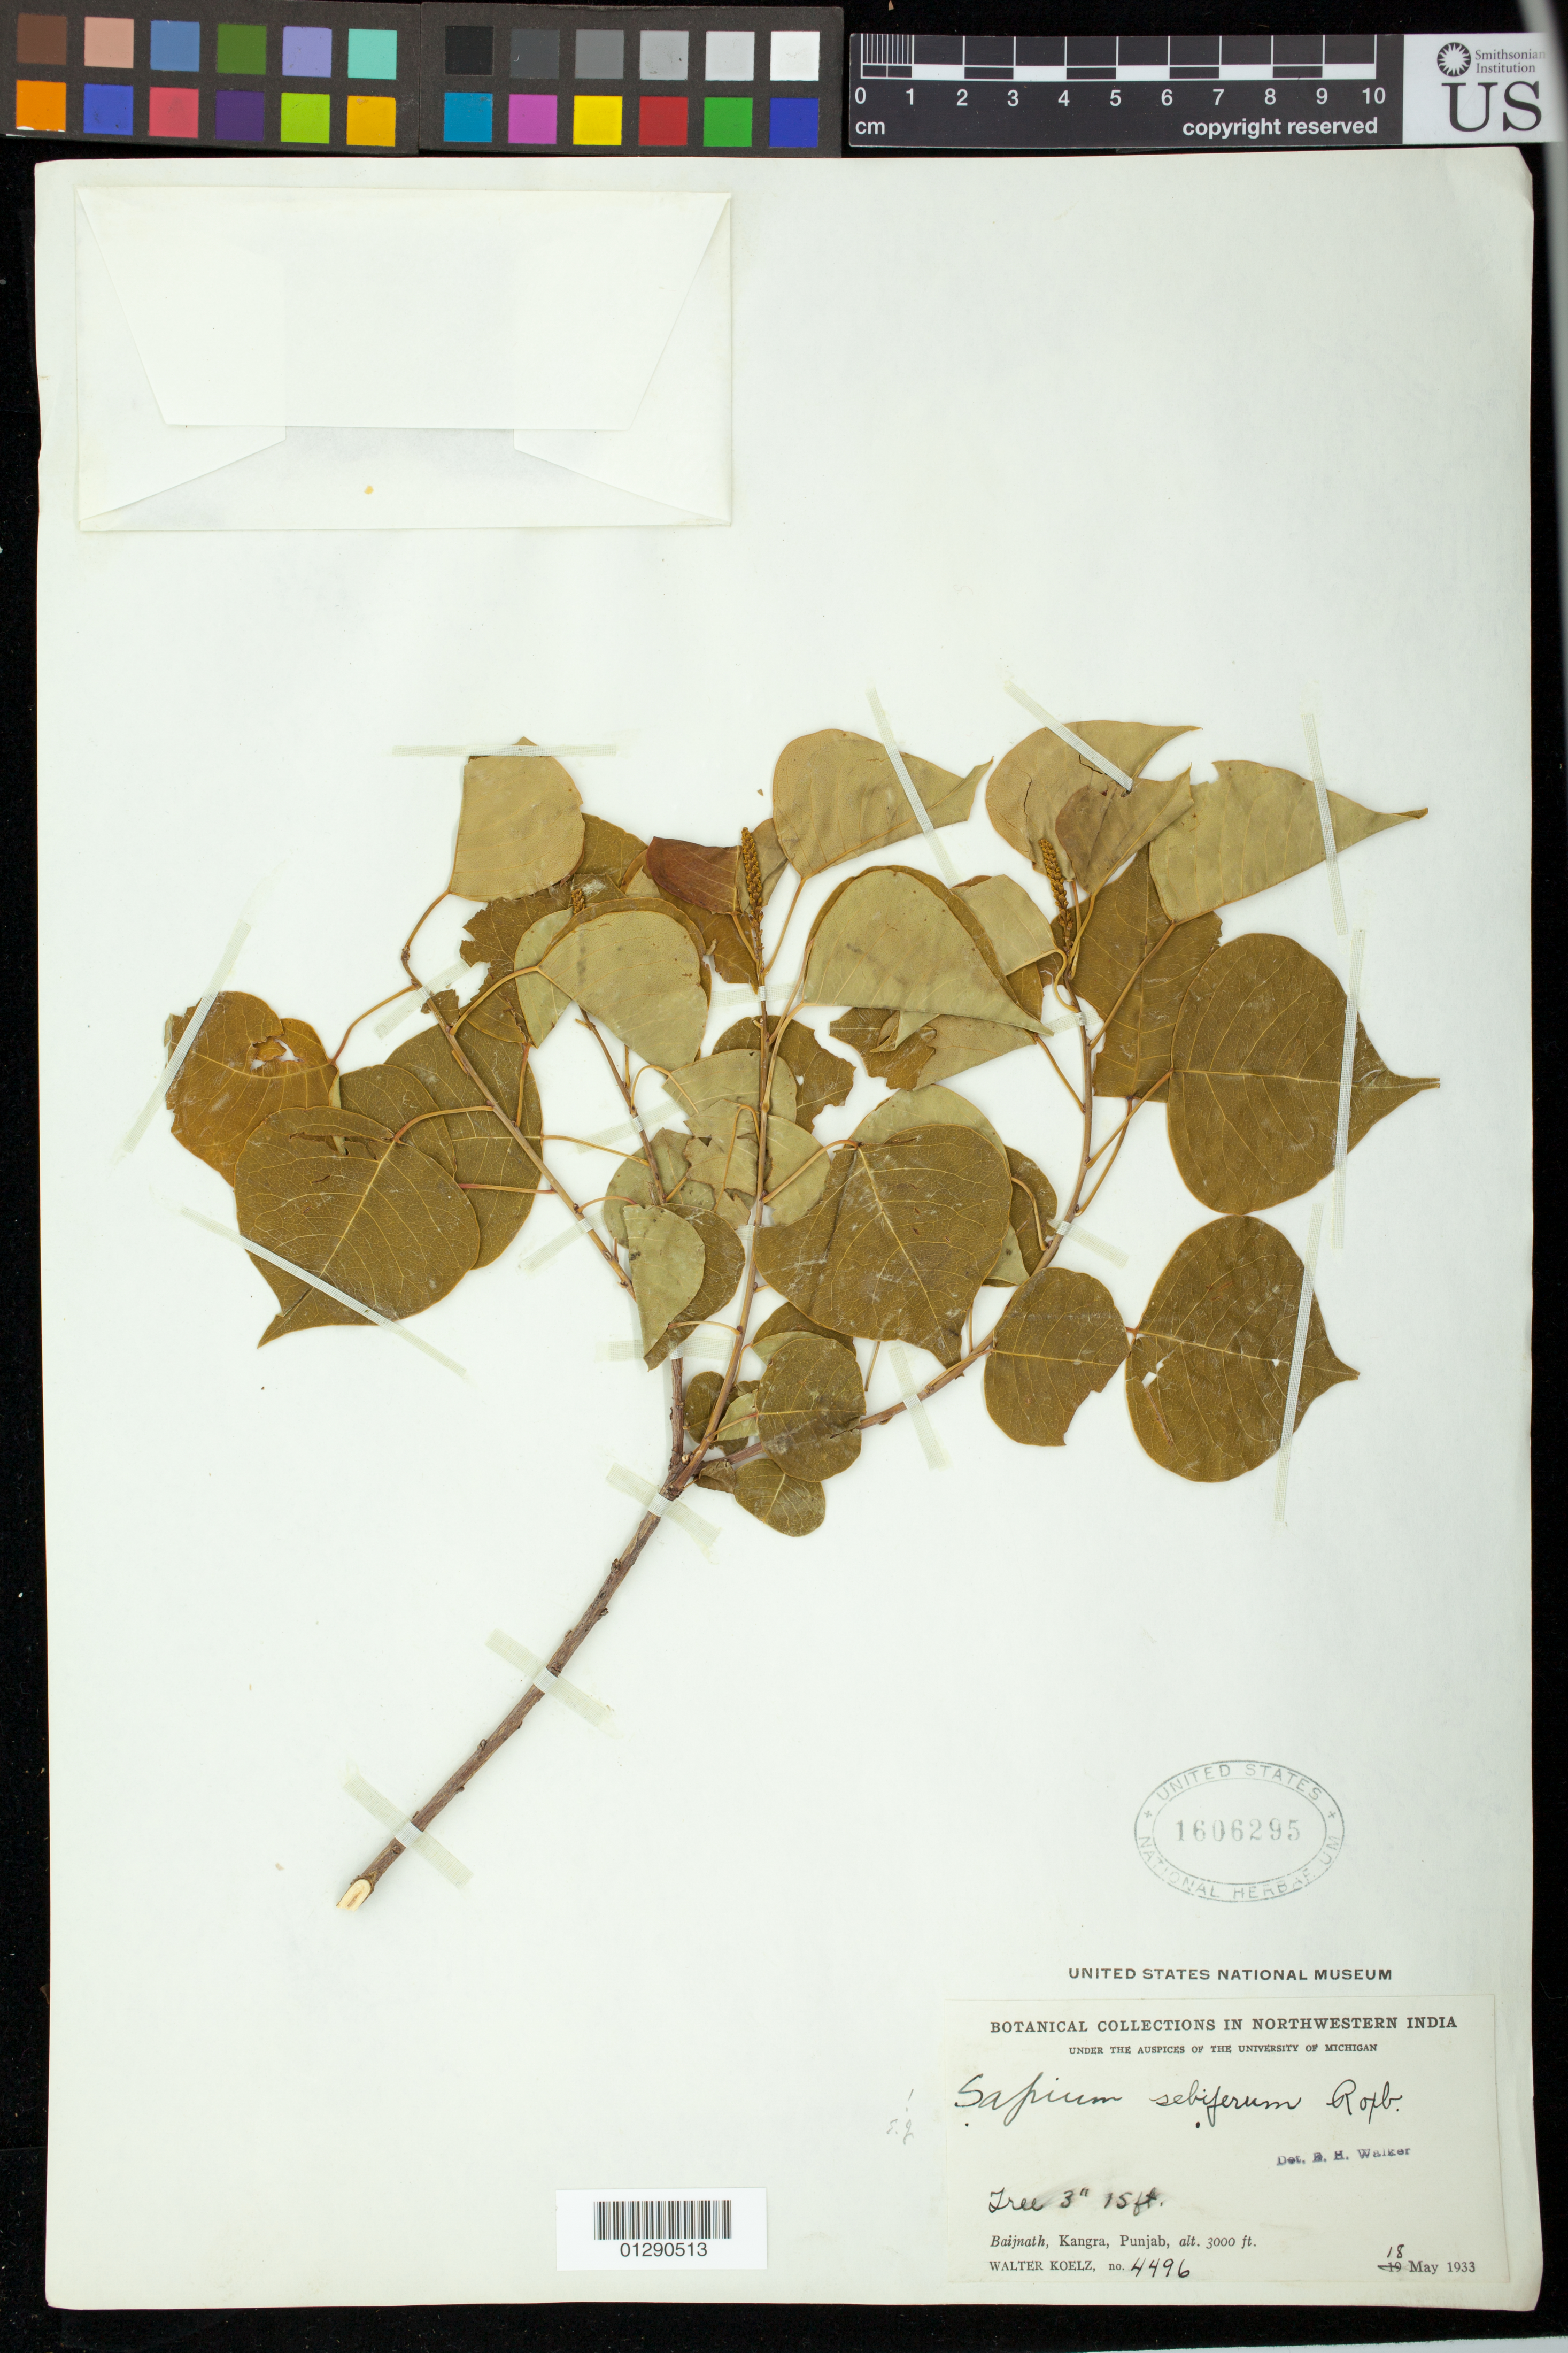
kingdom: Plantae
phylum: Tracheophyta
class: Magnoliopsida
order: Malpighiales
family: Euphorbiaceae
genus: Sapium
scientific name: Sapium sebiferum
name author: (L.) Roxb.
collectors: W. N. Koelz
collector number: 4496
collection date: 1933-05-18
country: India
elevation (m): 914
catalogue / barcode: US 1606295